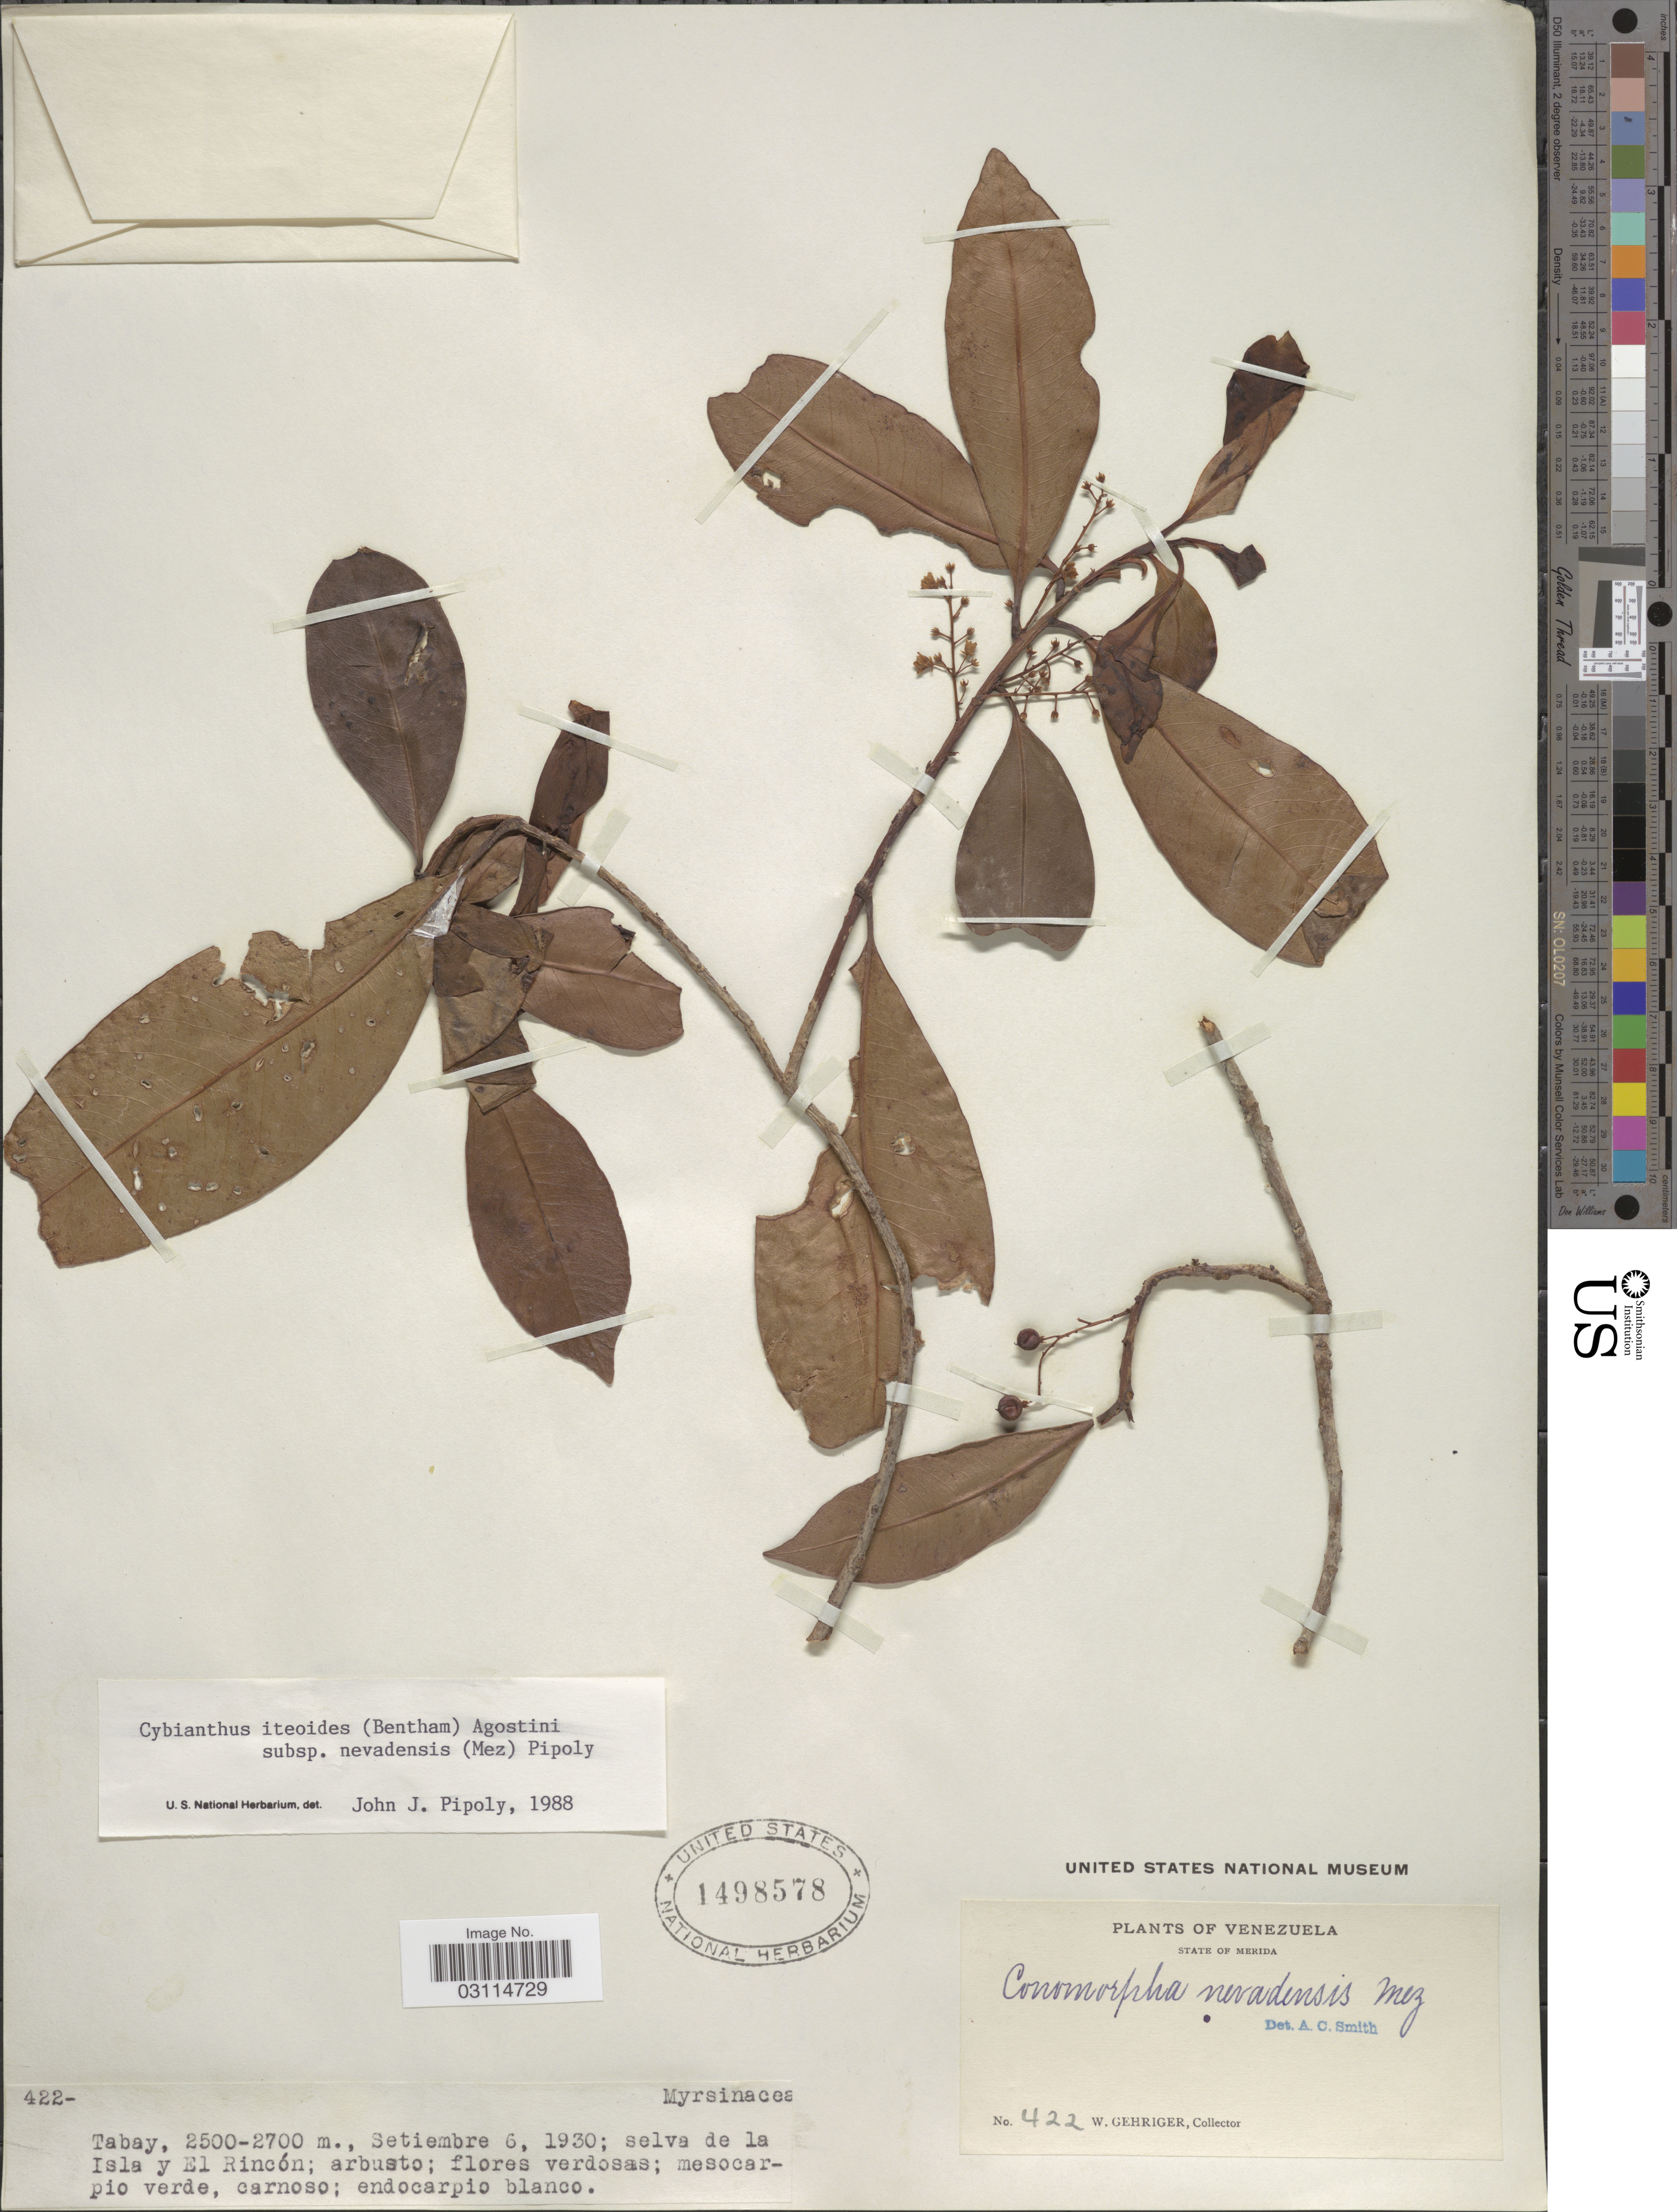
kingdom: Plantae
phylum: Tracheophyta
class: Magnoliopsida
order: Ericales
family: Primulaceae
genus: Cybianthus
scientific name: Cybianthus iteoides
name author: (Benth.) G. Agostini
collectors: W. Gehriger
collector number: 422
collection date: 1930-09-06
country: Venezuela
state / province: Mérida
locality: Tabay, selva de la Isla y El Rincón.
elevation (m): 2500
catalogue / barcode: US 1498578